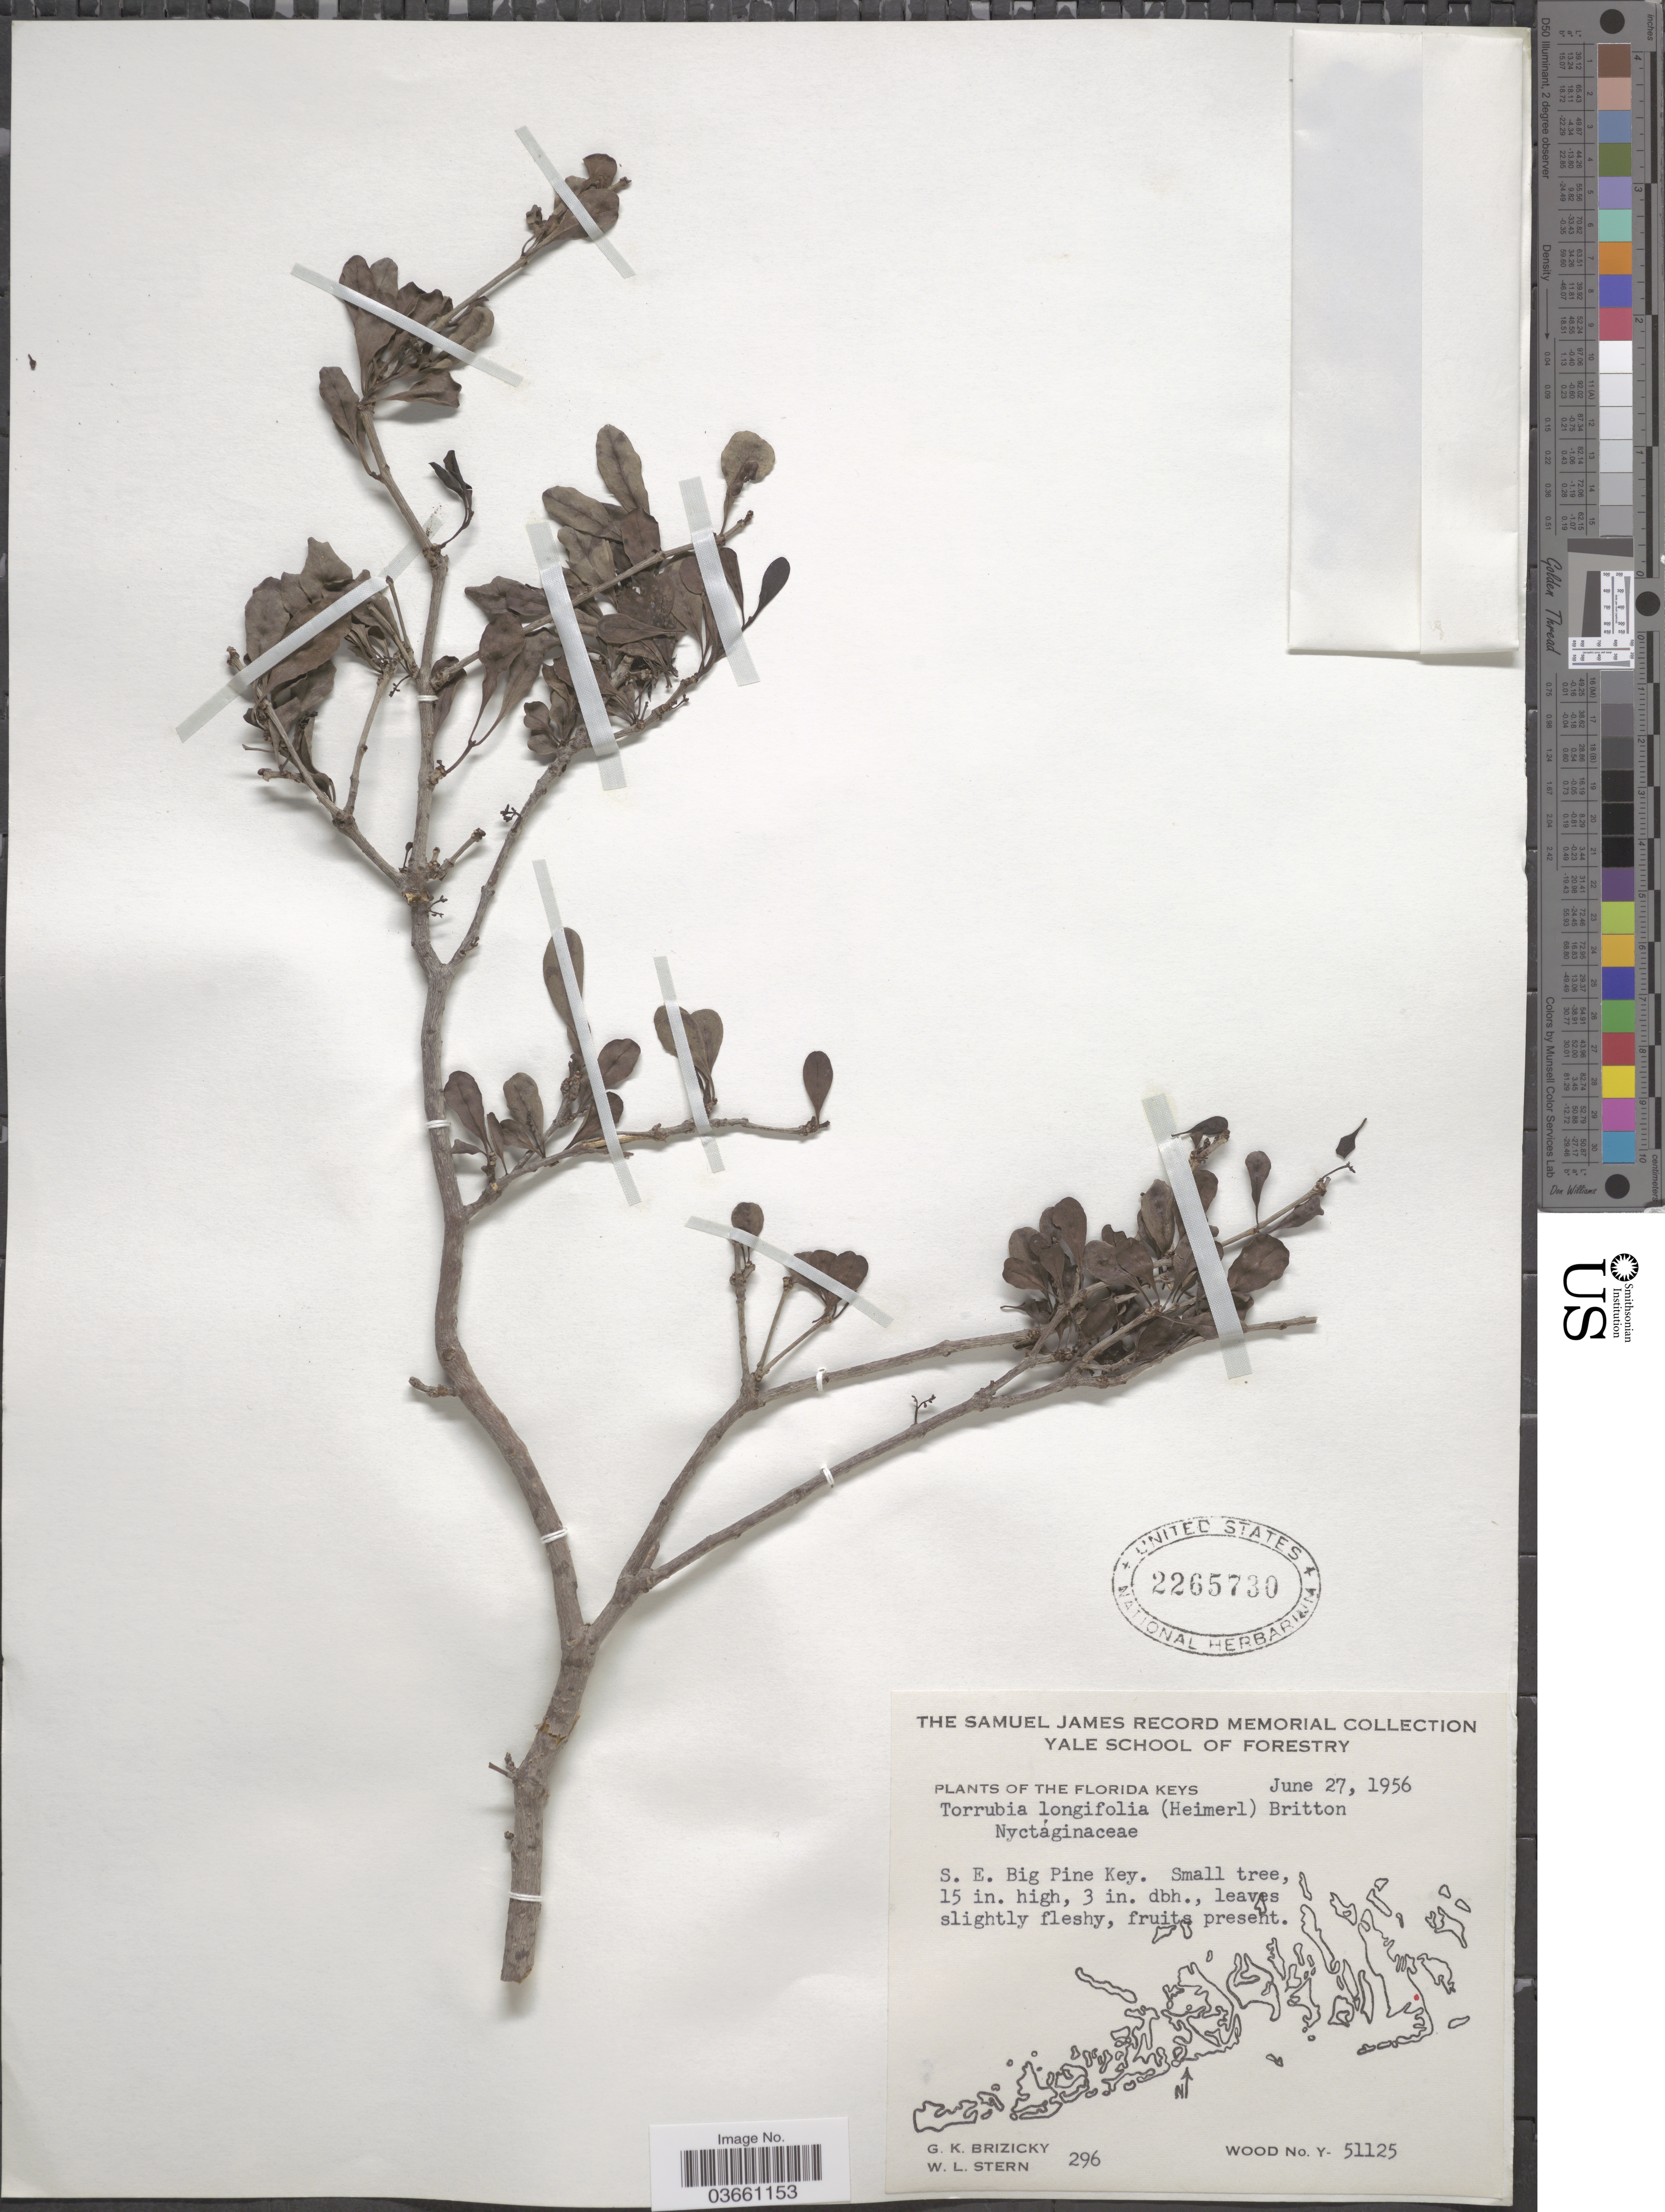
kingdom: Plantae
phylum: Tracheophyta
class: Magnoliopsida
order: Caryophyllales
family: Nyctaginaceae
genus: Guapira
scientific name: Guapira discolor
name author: (Spreng.) Little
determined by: Strong, Mark T., (BOT), Smithsonian Institution - National Museum of Natural History (UNITED STATES)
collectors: G. K. Brizicky & W. L. Stern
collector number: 296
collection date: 1956-06-27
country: United States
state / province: Florida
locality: Florida Keys. S. E. Big Pine Key.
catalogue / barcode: US 2265730